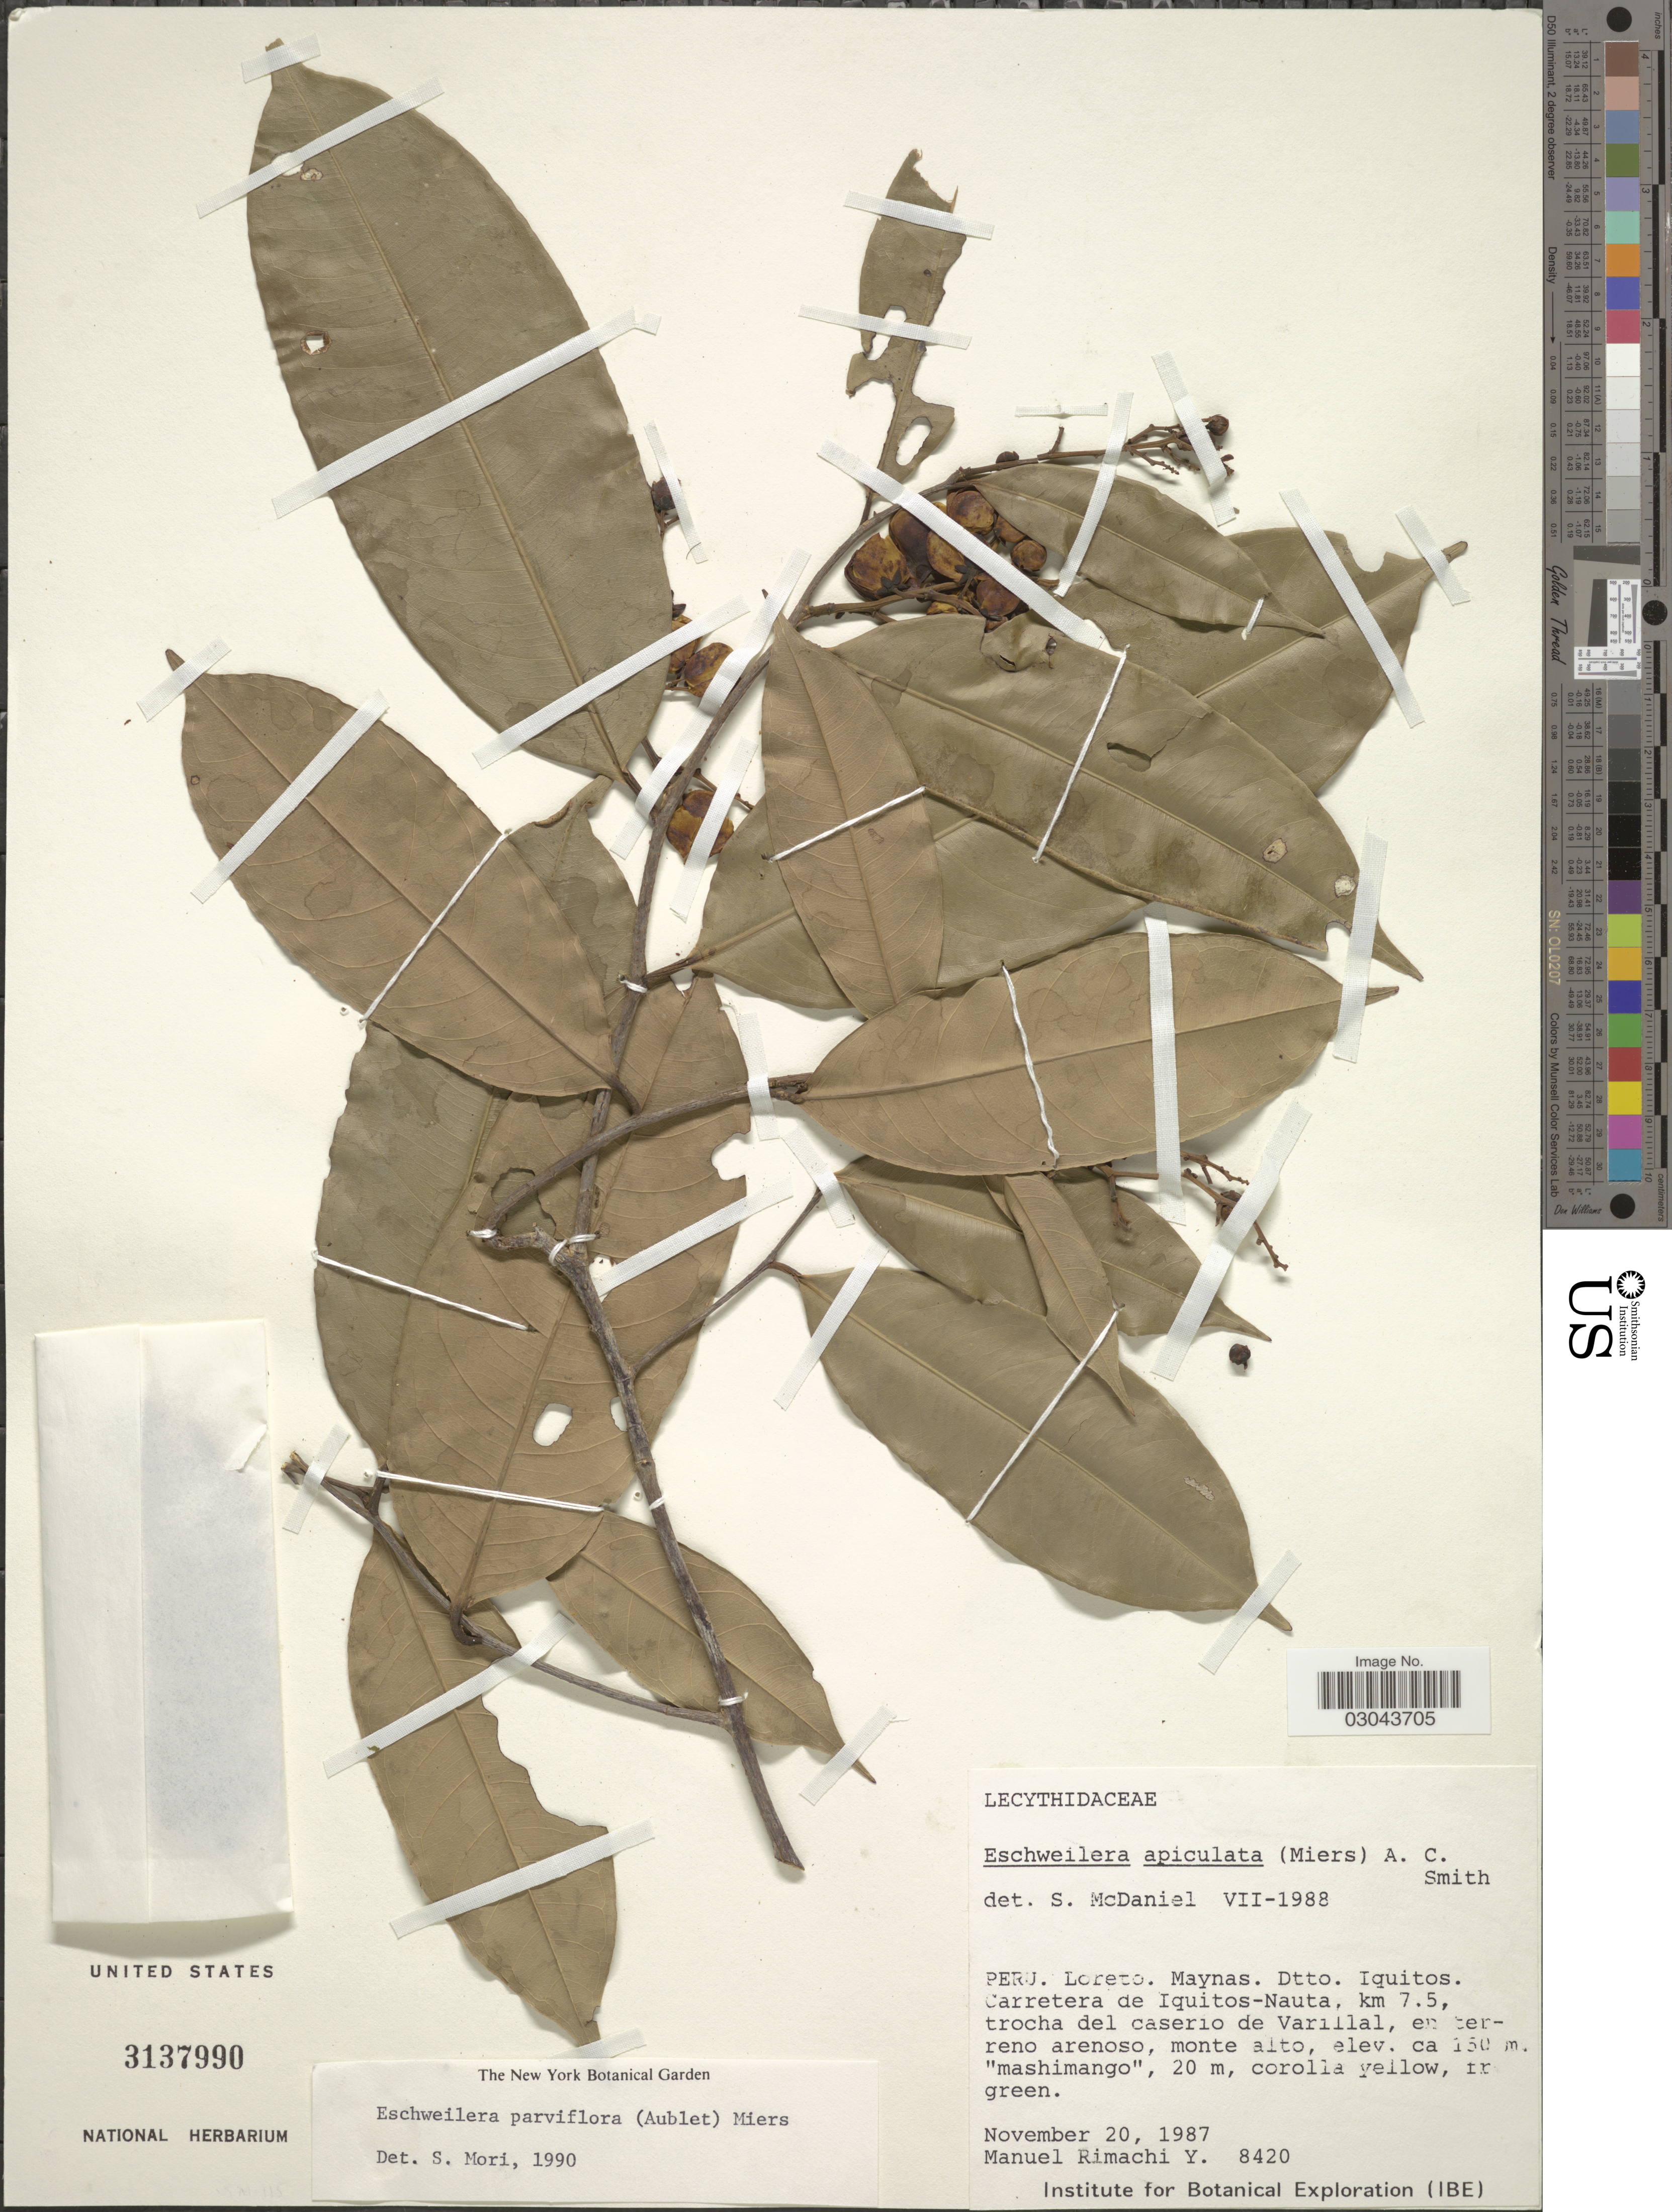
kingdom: Plantae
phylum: Tracheophyta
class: Magnoliopsida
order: Ericales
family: Lecythidaceae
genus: Eschweilera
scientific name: Eschweilera parviflora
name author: (Aubl.) Miers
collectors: M. Rimachi Y.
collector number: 8420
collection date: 1987-11-20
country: Peru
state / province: Loreto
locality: Maynas. Dtto. Iquitos. Carretera de Iquitos-Nauta, km 7.5, trocha del caserio de Varillal, en terreno arenoso.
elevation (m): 150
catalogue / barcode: US 3137990